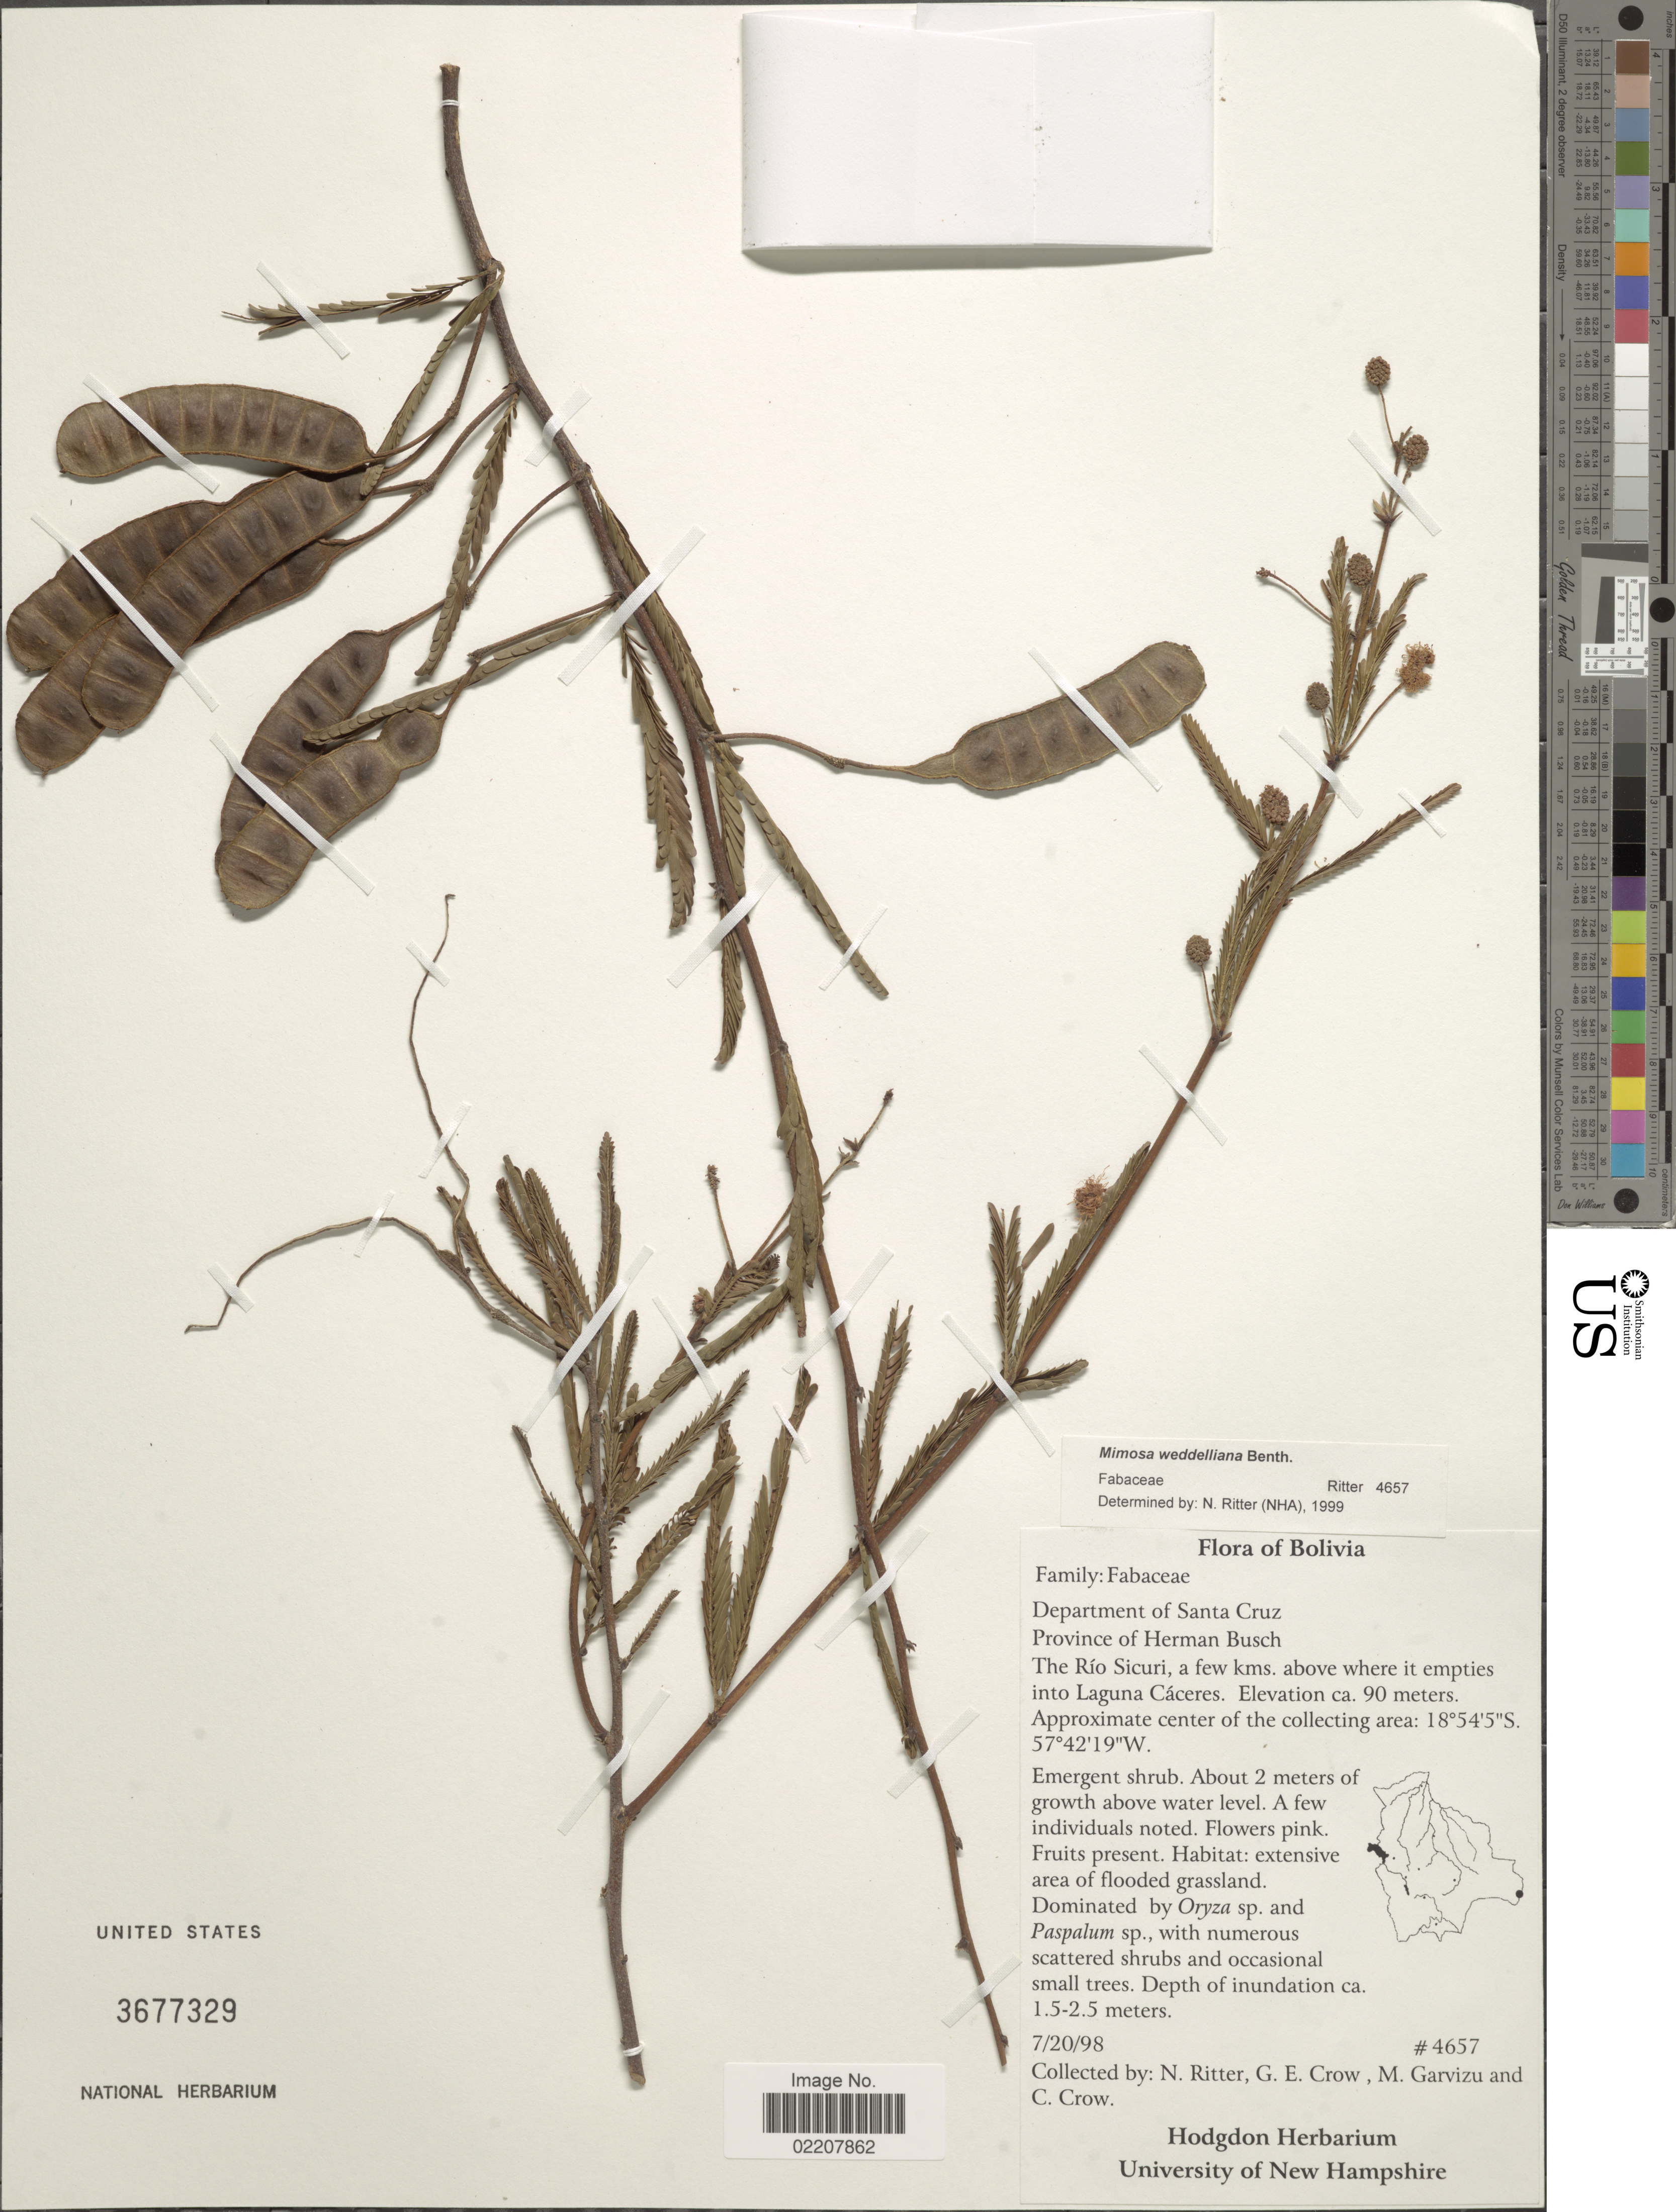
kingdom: Plantae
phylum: Tracheophyta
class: Magnoliopsida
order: Fabales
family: Fabaceae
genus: Mimosa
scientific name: Mimosa weddelliana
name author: Benth.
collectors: N. Ritter, G. Crow, M. Garvizu & C. Crow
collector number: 4657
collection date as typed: Transcribed d/m/y: 20/7/98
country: Bolivia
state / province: Santa Cruz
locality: Department of Santa Cruz, Province of Herman Busch, The Rio Sicuri, a few kms. above where it empties into Laguna Caceres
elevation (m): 90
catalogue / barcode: US 3677329